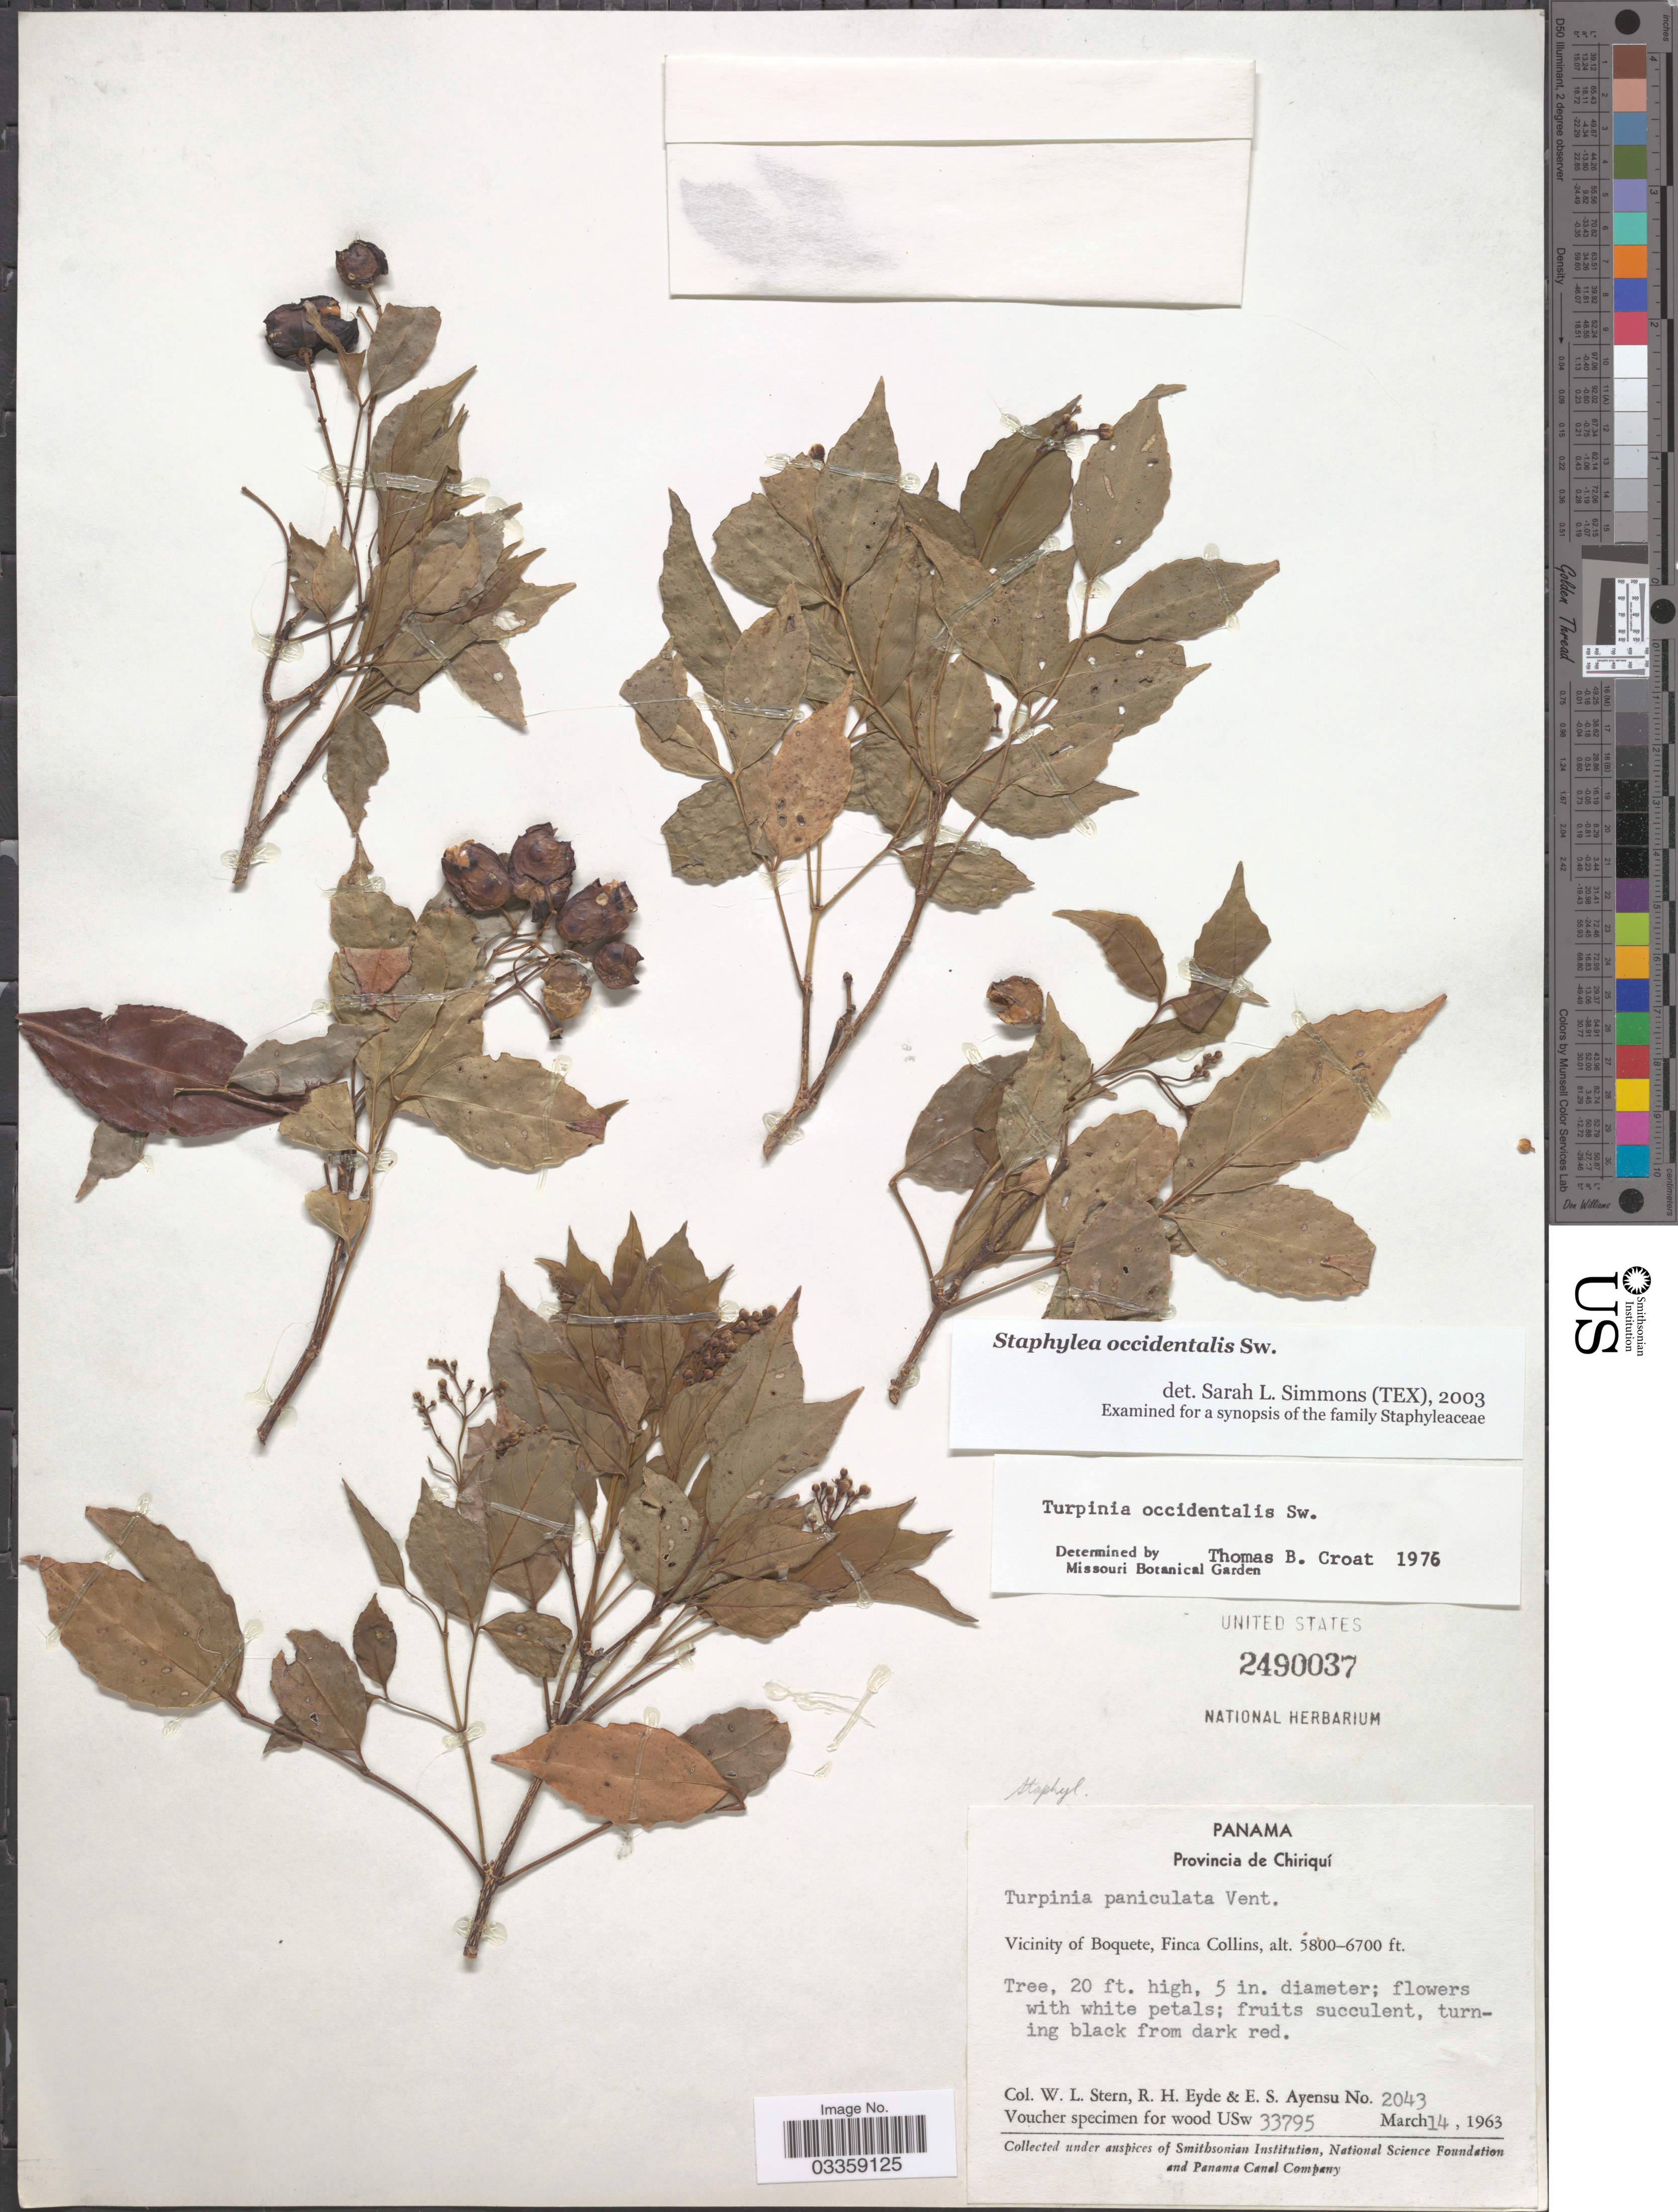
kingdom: Plantae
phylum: Tracheophyta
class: Magnoliopsida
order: Crossosomatales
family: Staphyleaceae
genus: Turpinia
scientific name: Turpinia occidentalis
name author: (Sw.) G. Don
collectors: W. L. Stern, R. H. Eyde & E. S. Ayensu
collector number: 2043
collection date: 1963-03-14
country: Panama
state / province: Chiriqui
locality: Vicinity of Boquete, Finca Collins.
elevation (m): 1768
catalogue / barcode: US 2490037